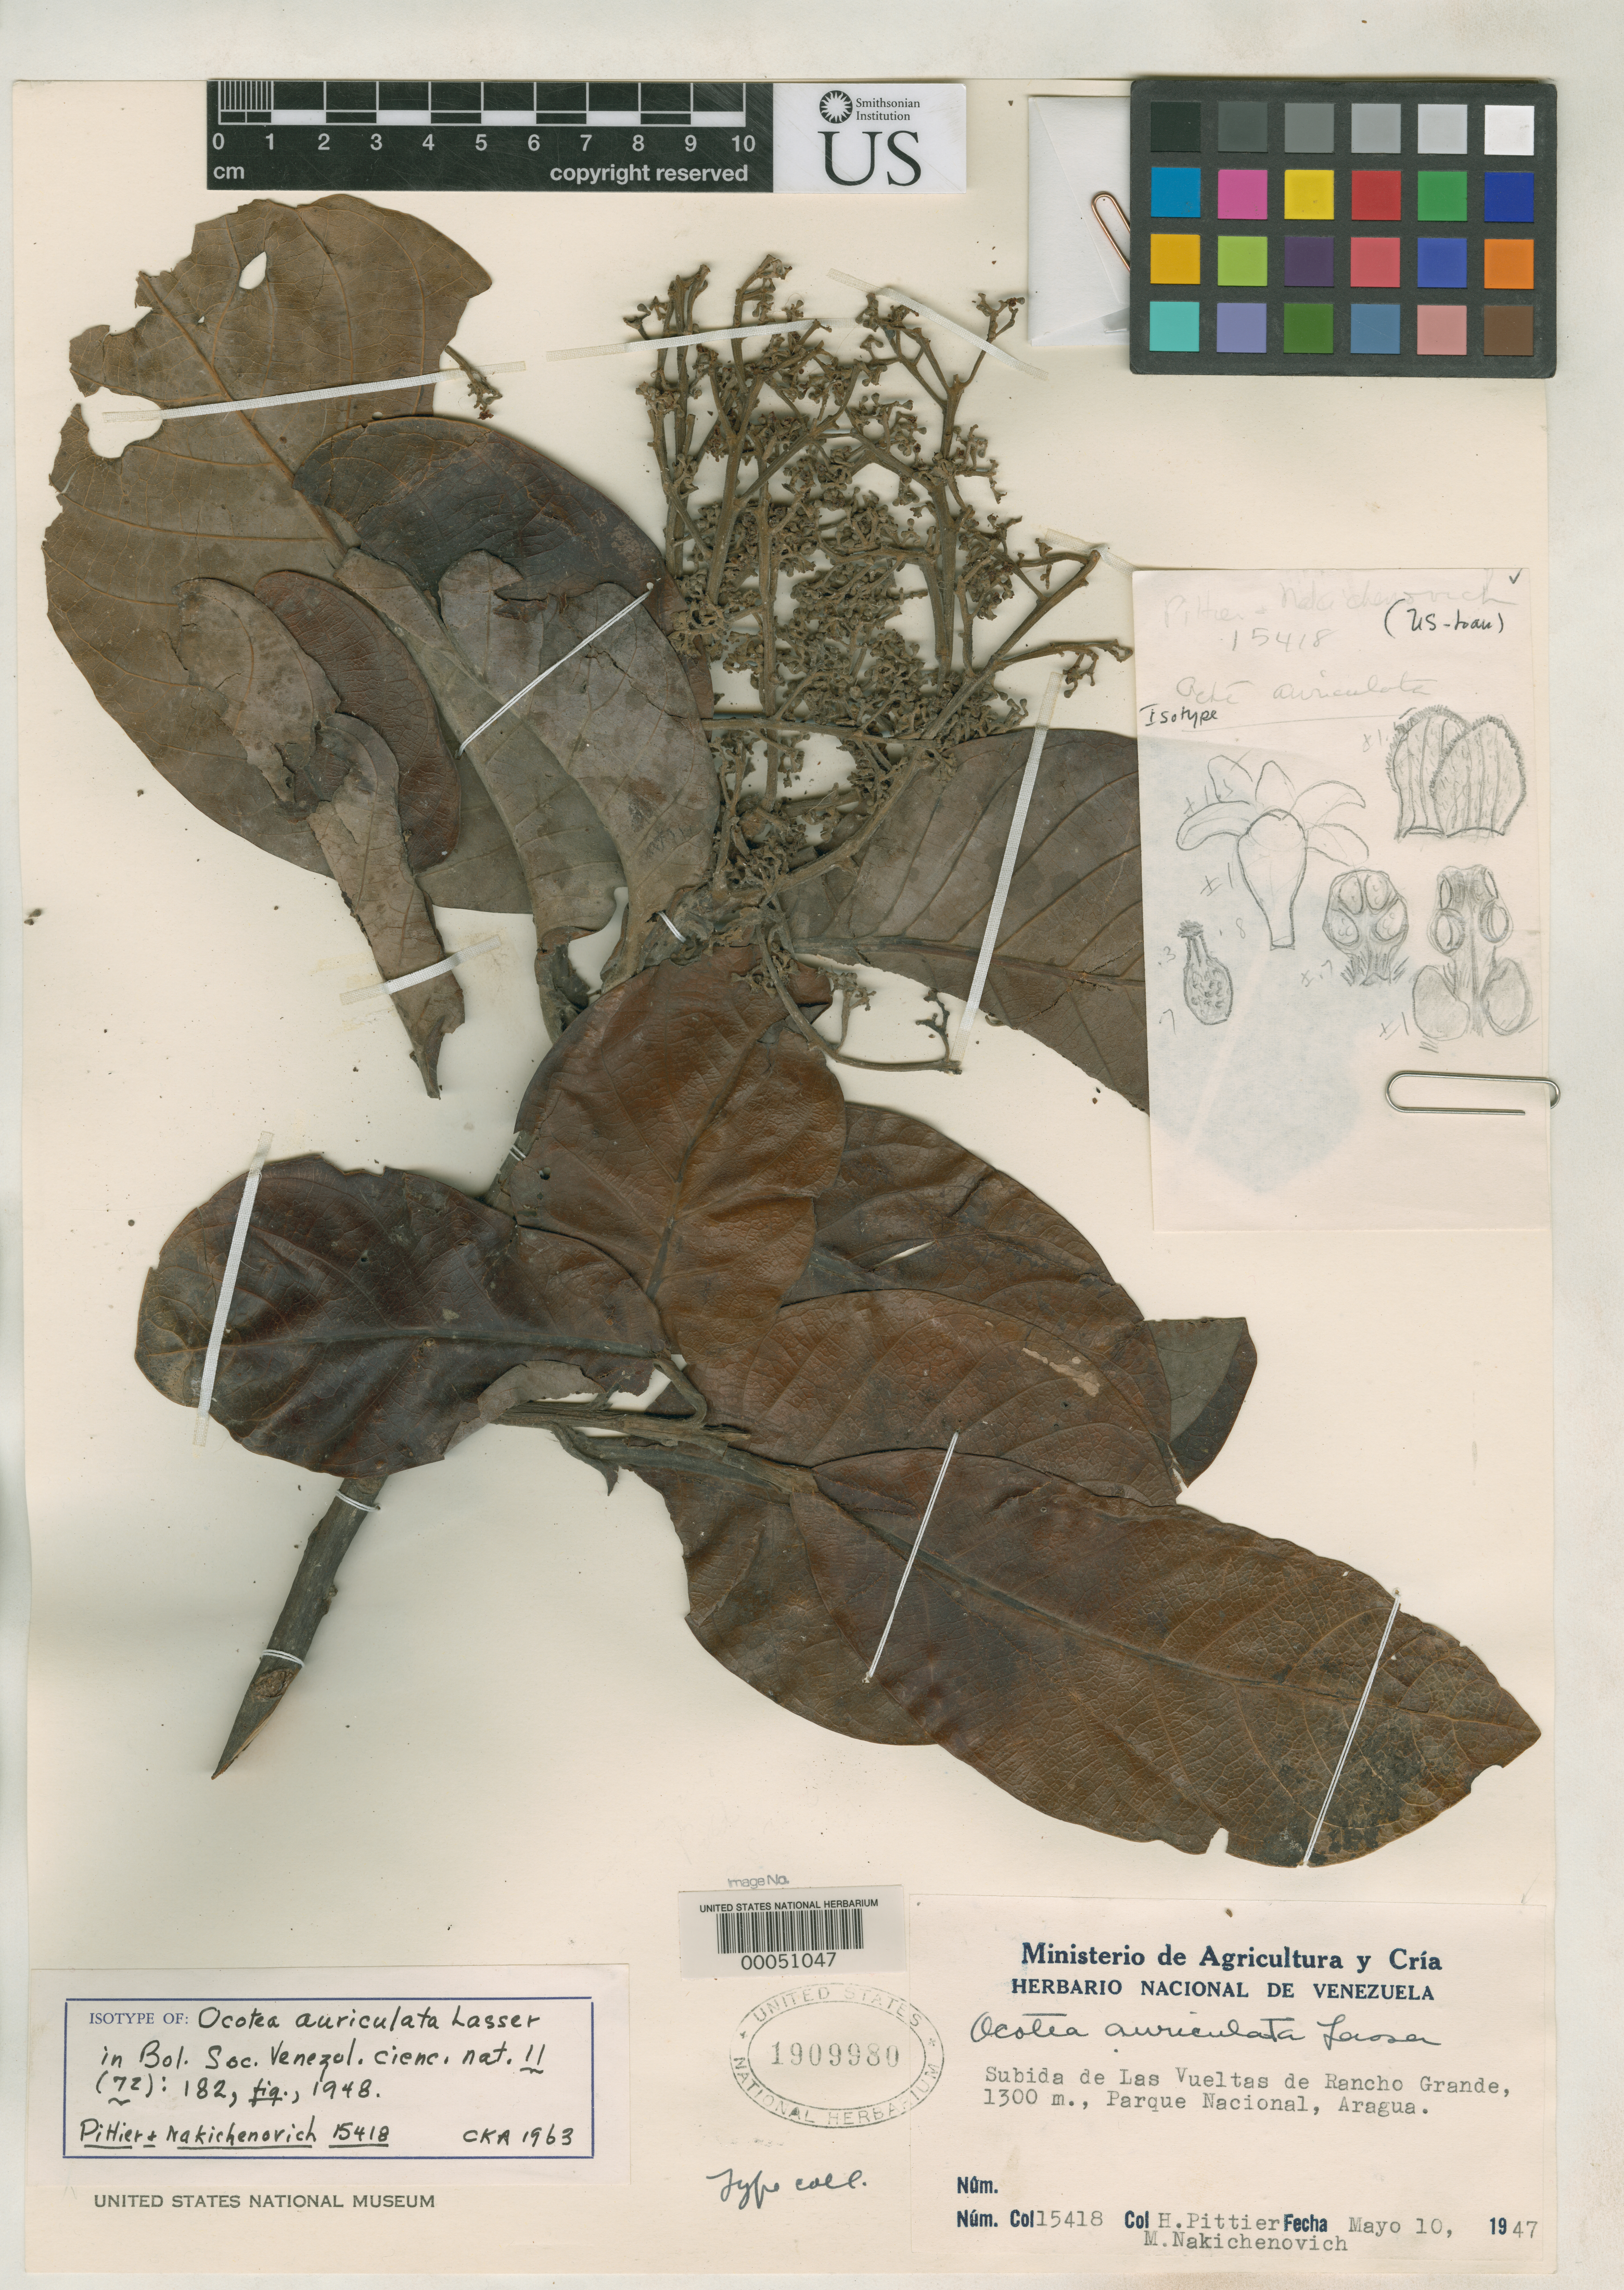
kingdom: Plantae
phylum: Tracheophyta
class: Magnoliopsida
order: Laurales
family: Lauraceae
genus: Ocotea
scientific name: Ocotea auriculata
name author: Lasser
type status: Isotype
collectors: H. F. Pittier & M. Nakichenovich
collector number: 15418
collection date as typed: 10 May 1947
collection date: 1947-05-10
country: Venezuela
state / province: Aragua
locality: Las Vueltas de Rancho Grande.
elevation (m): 1300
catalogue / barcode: US 1909980